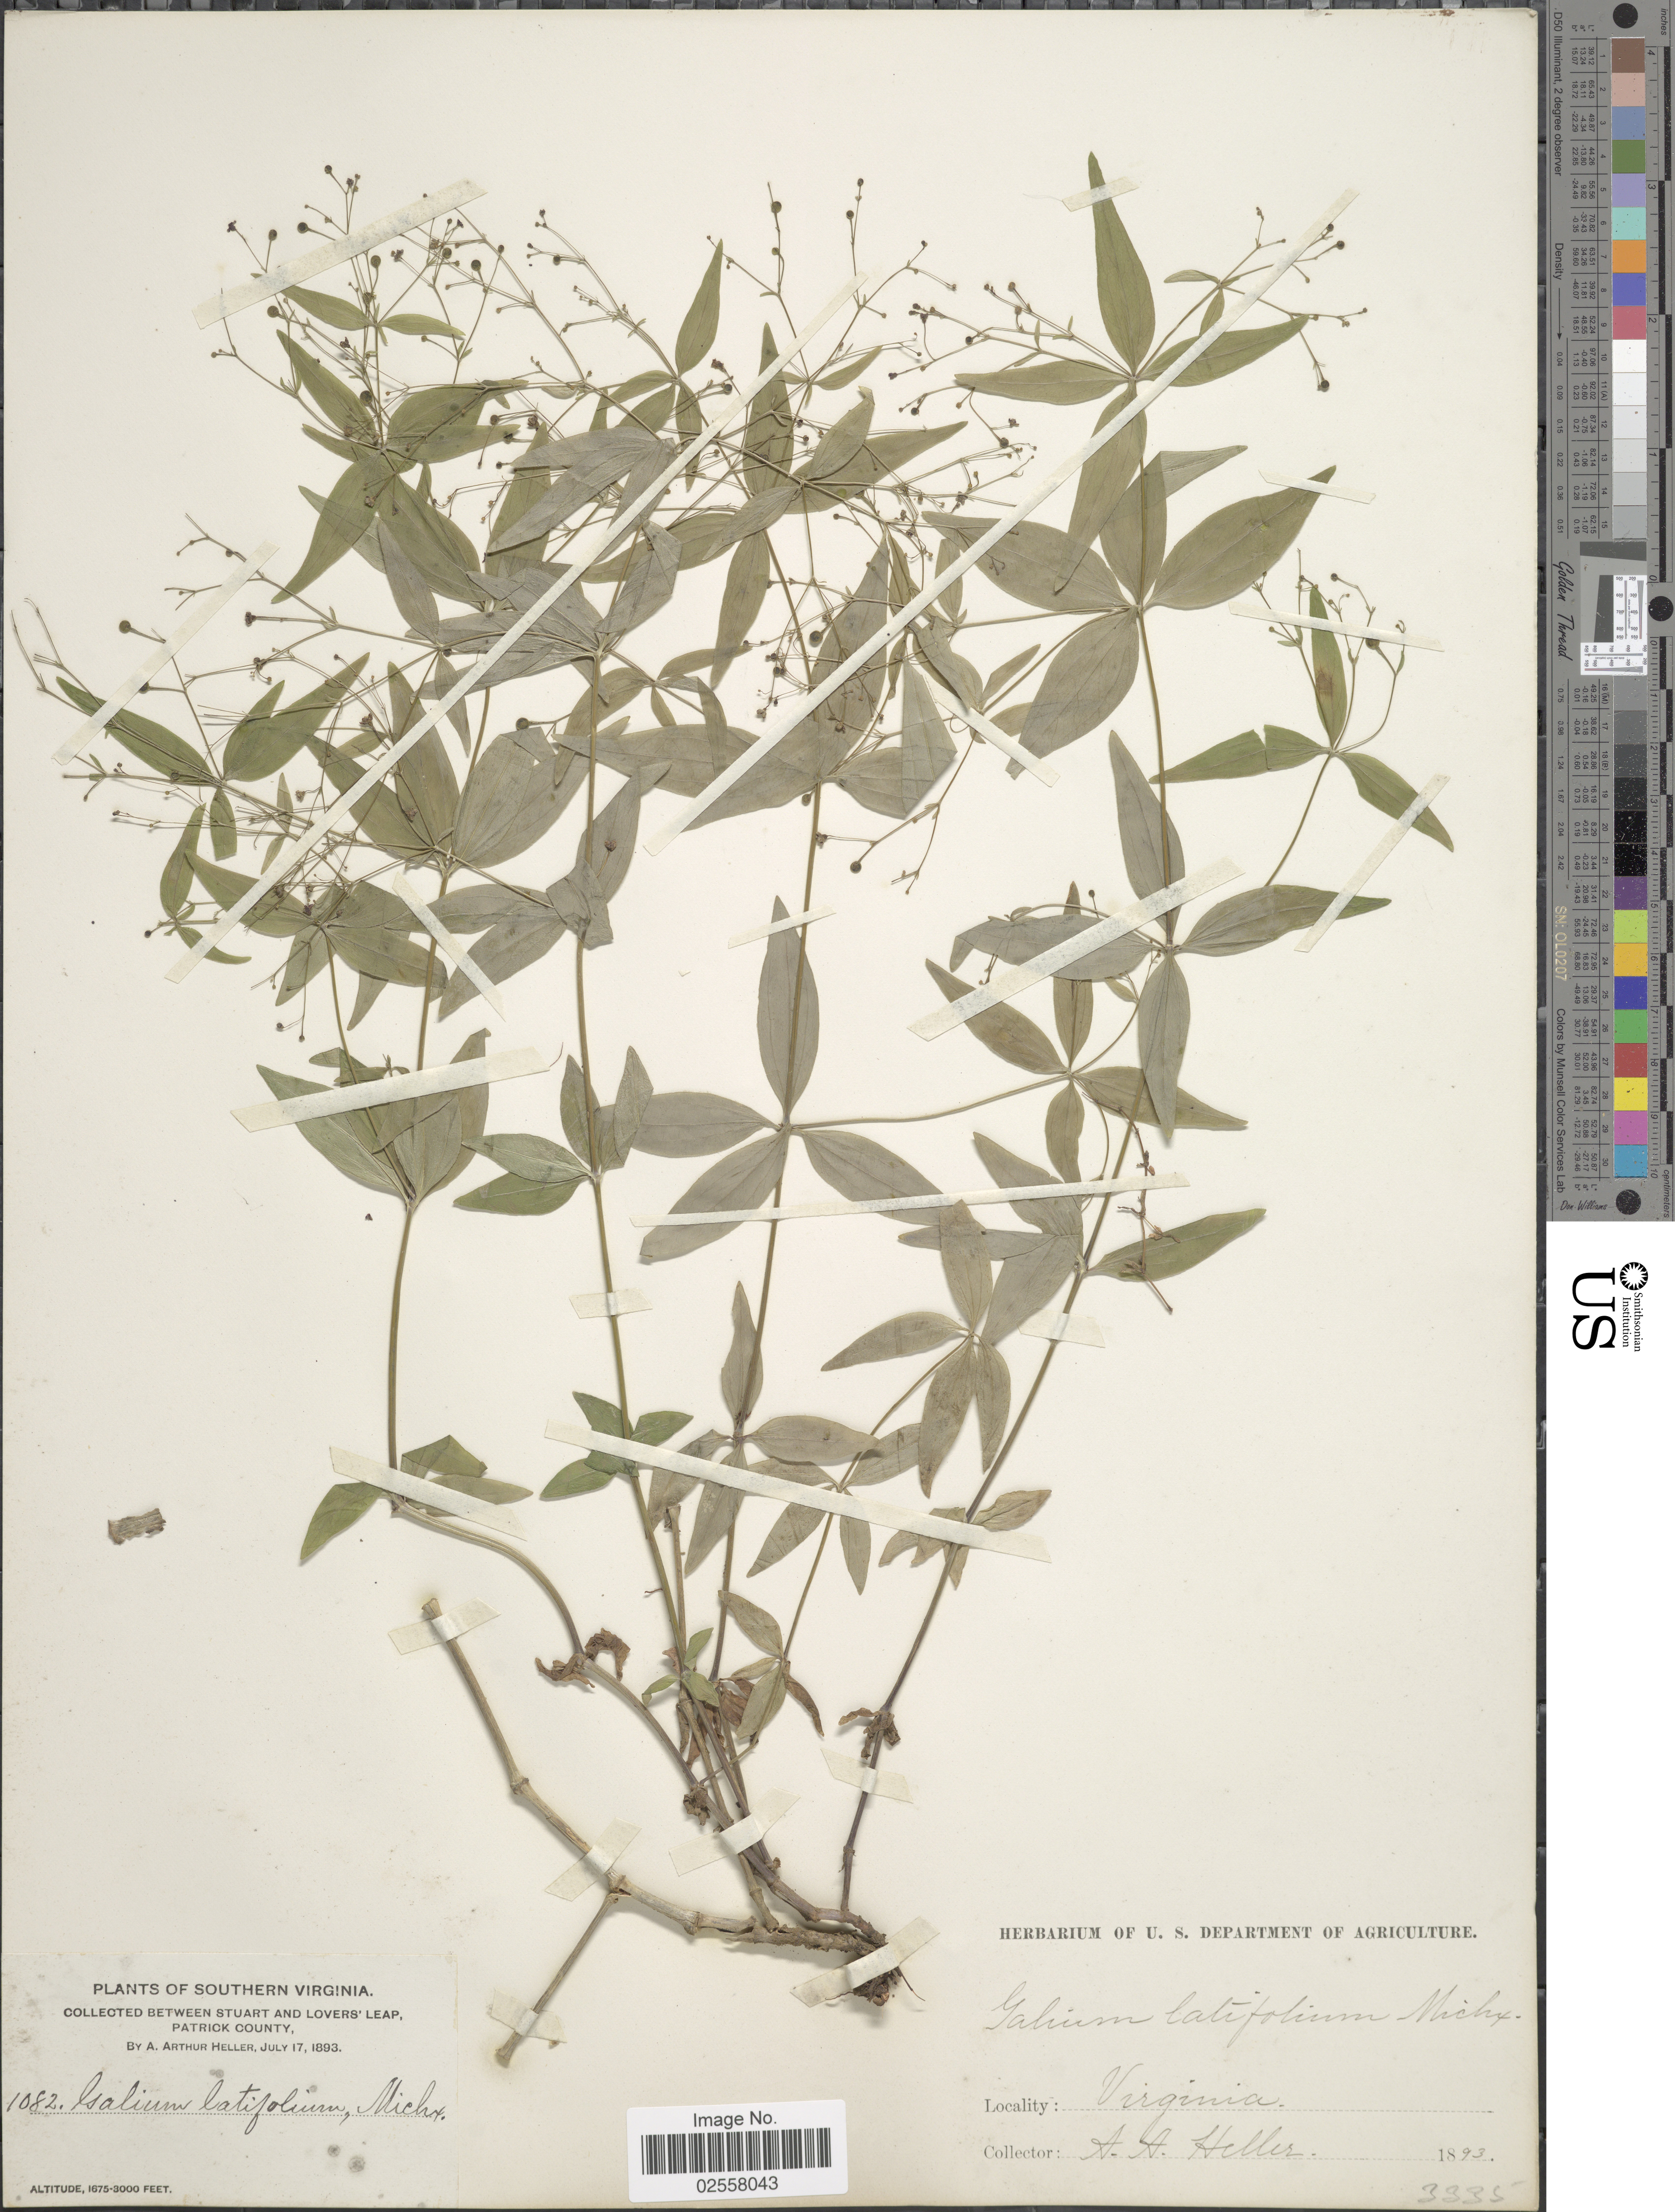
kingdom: Plantae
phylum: Tracheophyta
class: Magnoliopsida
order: Gentianales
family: Rubiaceae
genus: Galium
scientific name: Galium latifolium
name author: Michx.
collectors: A. A. Heller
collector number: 1082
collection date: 1893-07-17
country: United States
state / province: Virginia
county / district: Patrick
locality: Southern Virginia, between Stuart and Lovers' leap, Patrick County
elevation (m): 511